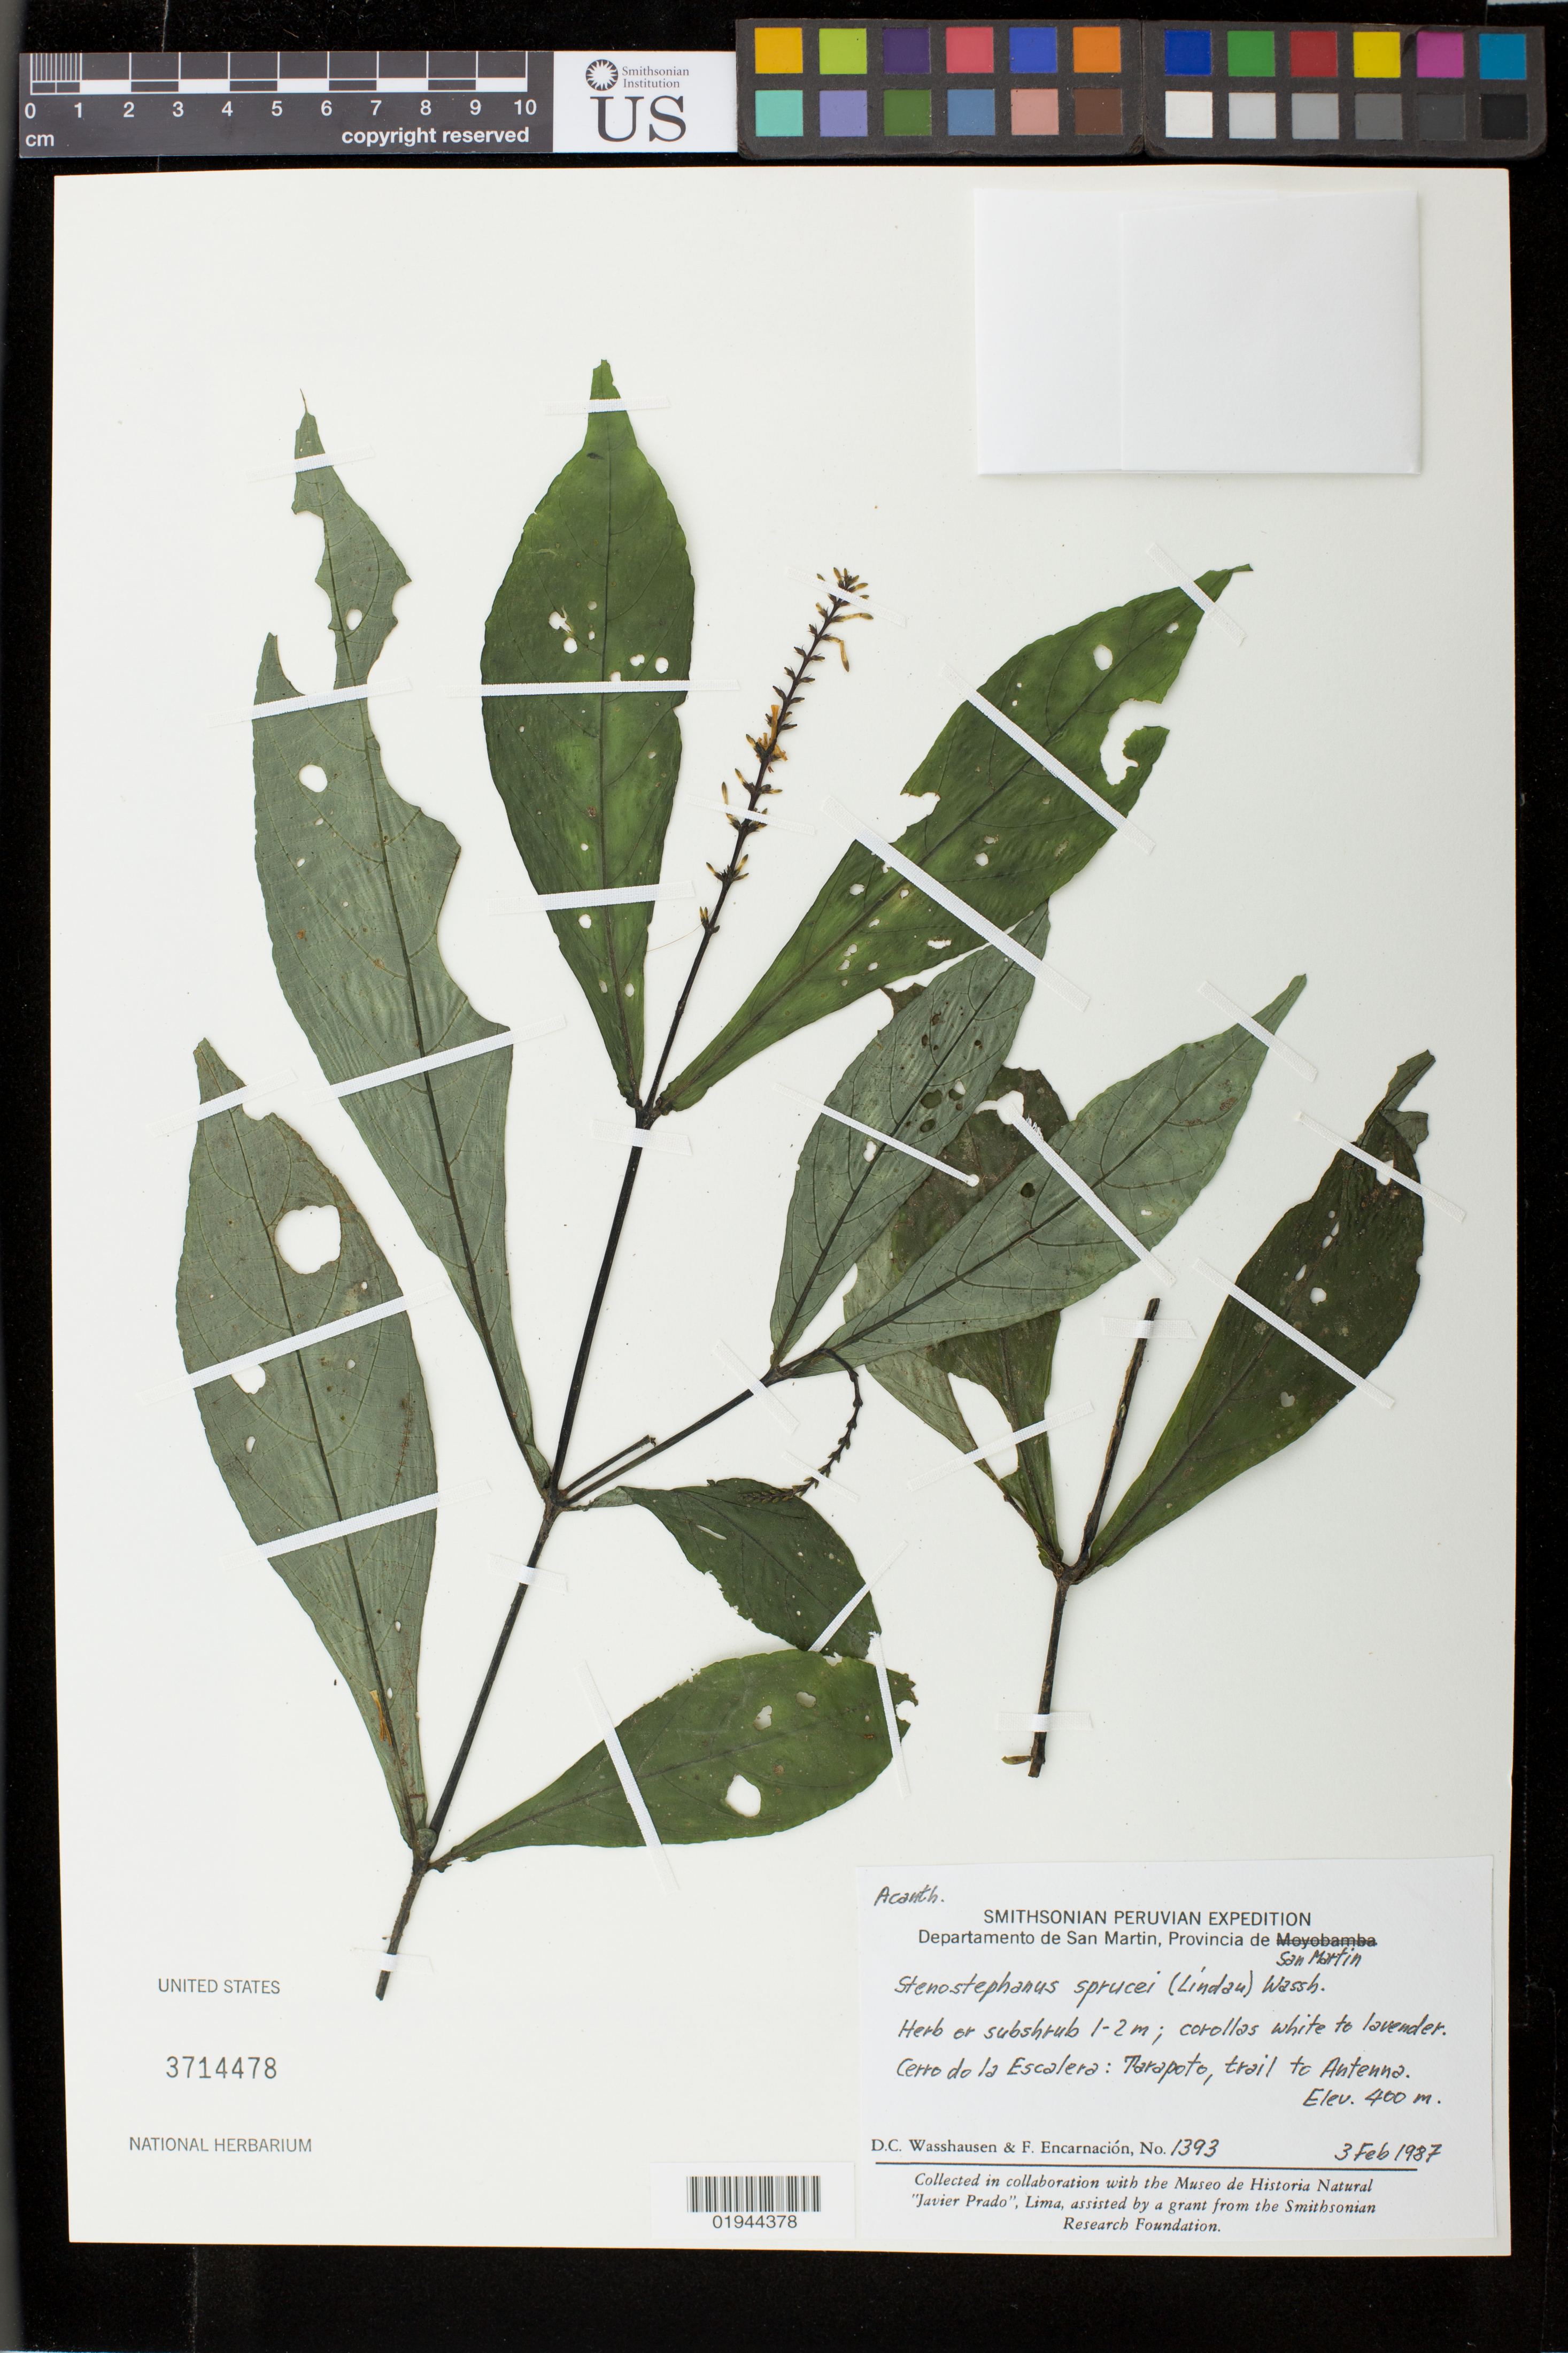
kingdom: Plantae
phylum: Tracheophyta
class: Magnoliopsida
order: Lamiales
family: Acanthaceae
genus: Stenostephanus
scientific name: Stenostephanus sprucei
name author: (Lindau) Wassh. & J.R.I. Wood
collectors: D. C. Wasshausen & F. Encarnación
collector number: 1393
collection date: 1987-02-03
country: Peru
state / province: San Martín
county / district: San Martín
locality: Cerro do la Escalera: Tarapoto, trail to Antenna.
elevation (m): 400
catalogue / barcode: US 3714478